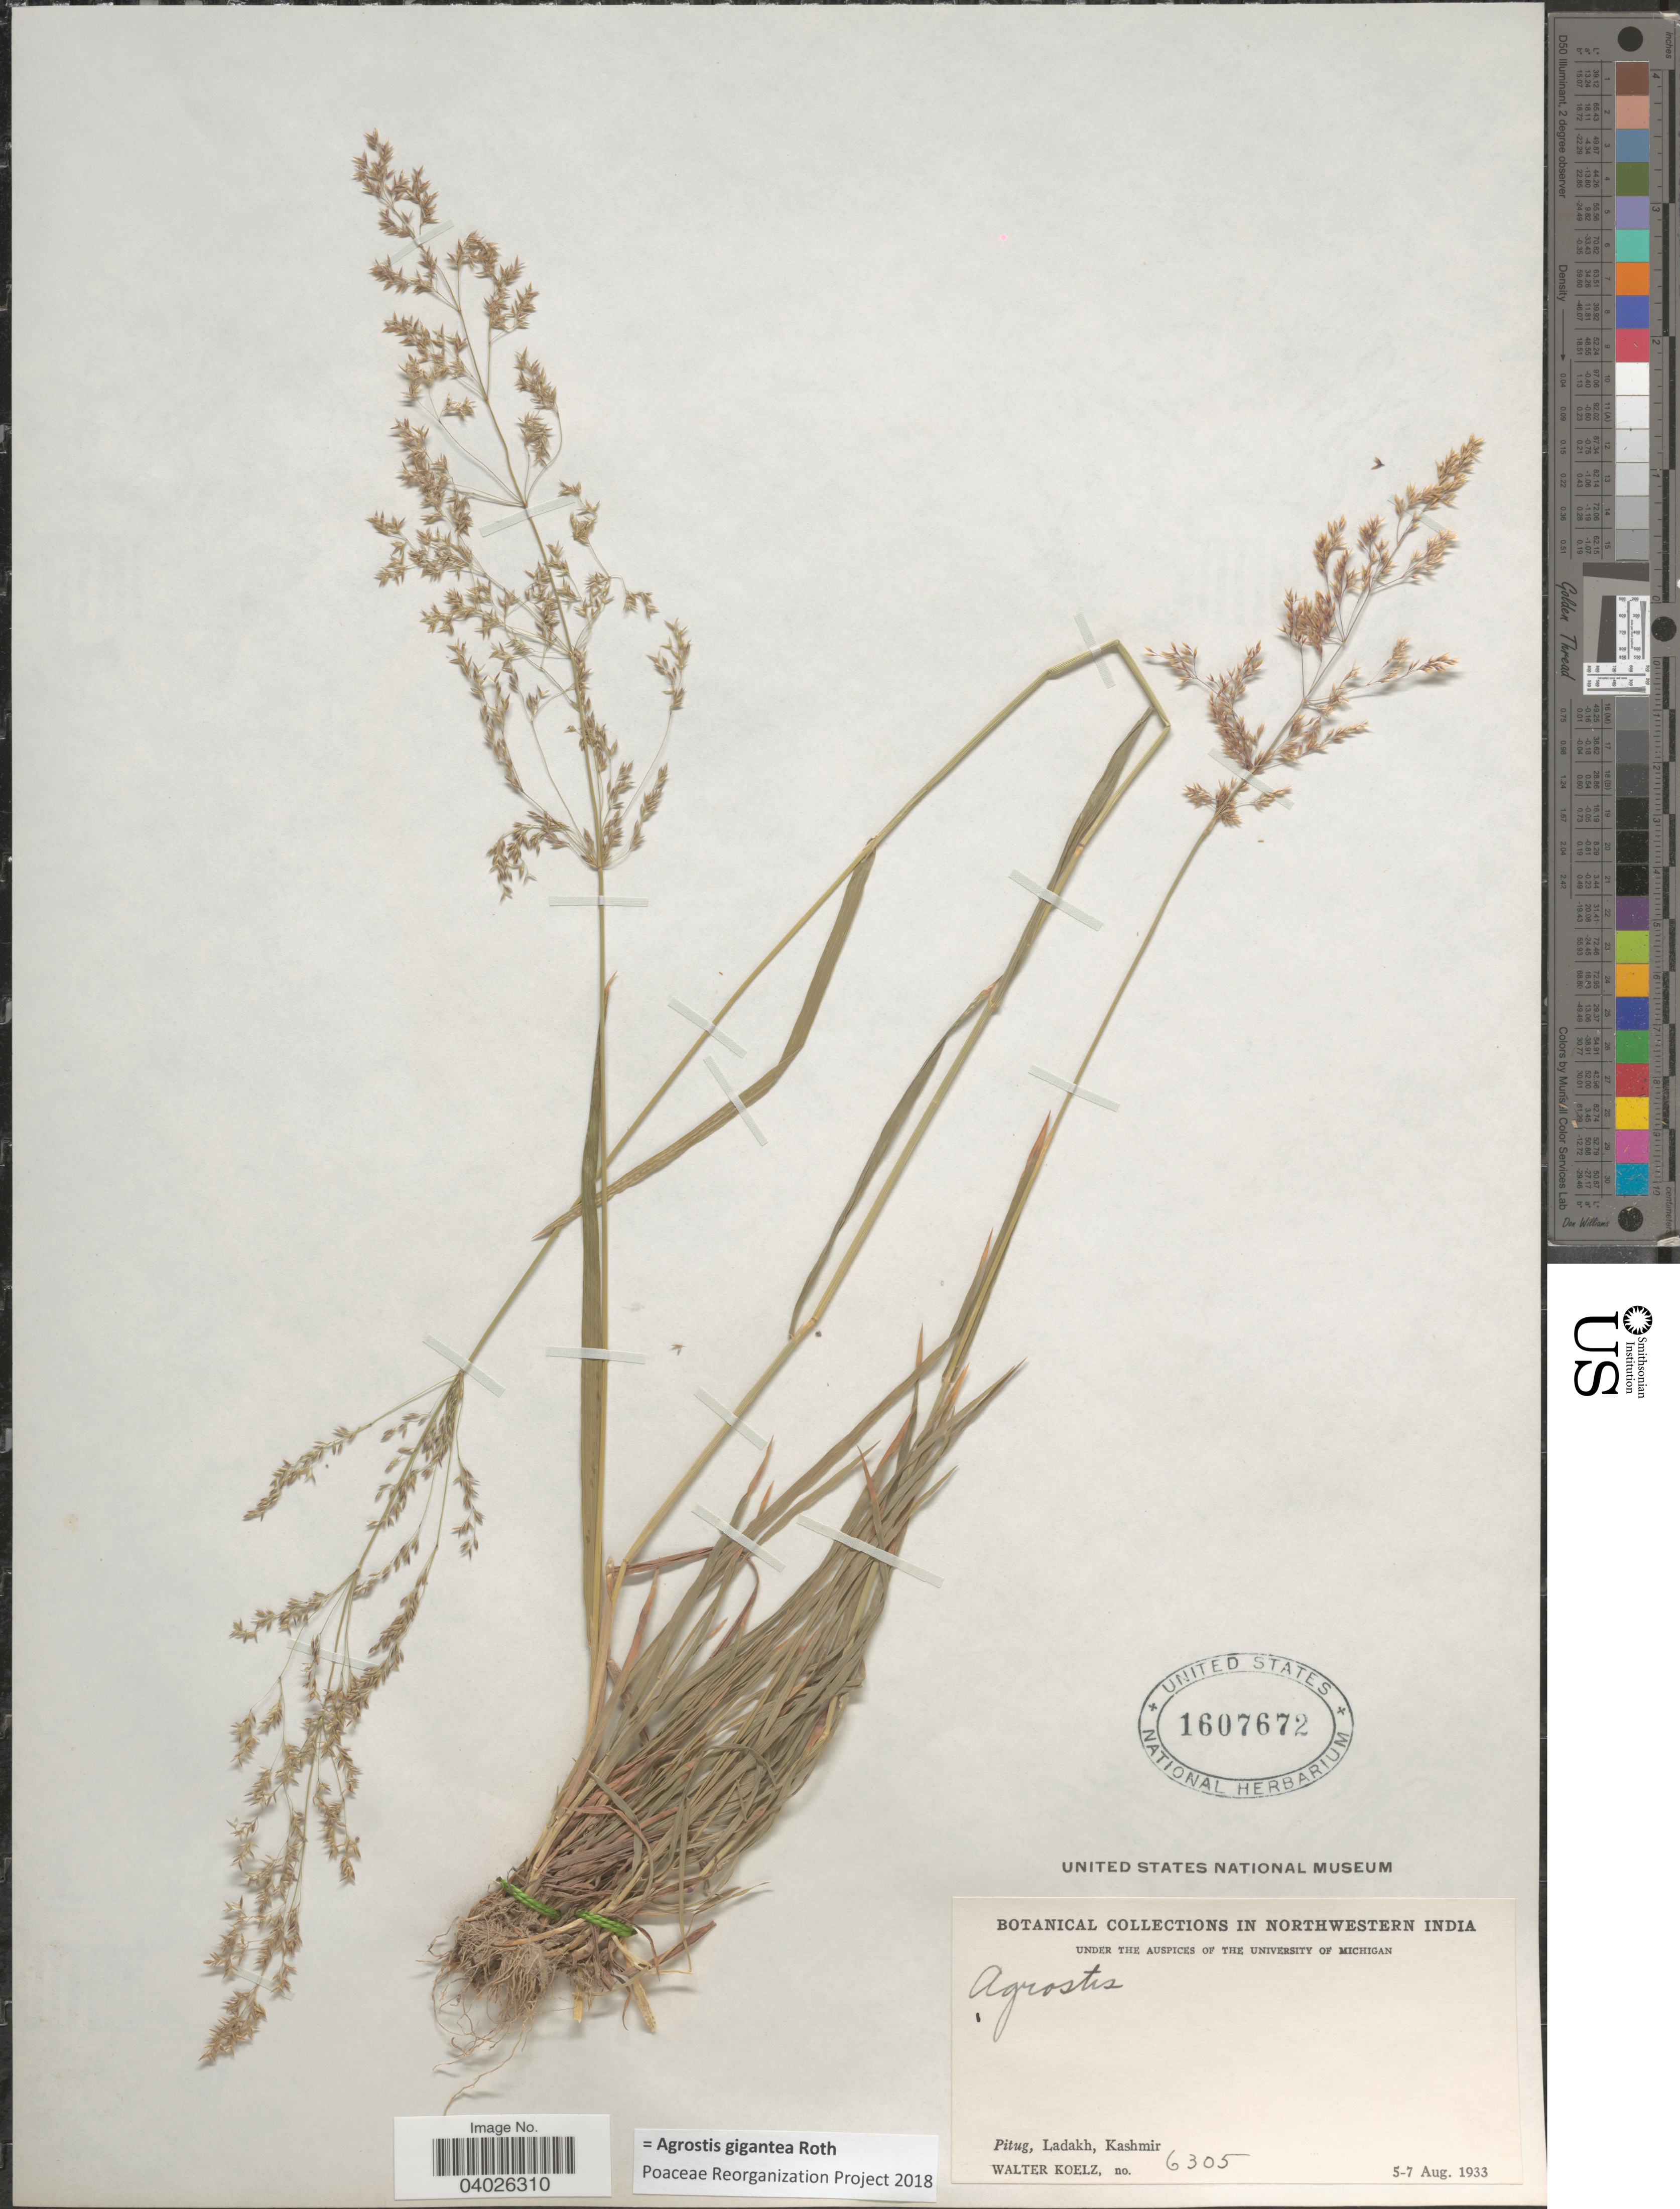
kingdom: Plantae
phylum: Tracheophyta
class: Liliopsida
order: Poales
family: Poaceae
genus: Agrostis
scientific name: Agrostis gigantea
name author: Roth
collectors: W. N. Koelz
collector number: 6305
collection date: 1933-08-05/1933-08-07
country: India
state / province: Jammu and Kashmir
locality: In Northwestern India. Pitug, Ladakh, Kashmir.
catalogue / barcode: US 1607672